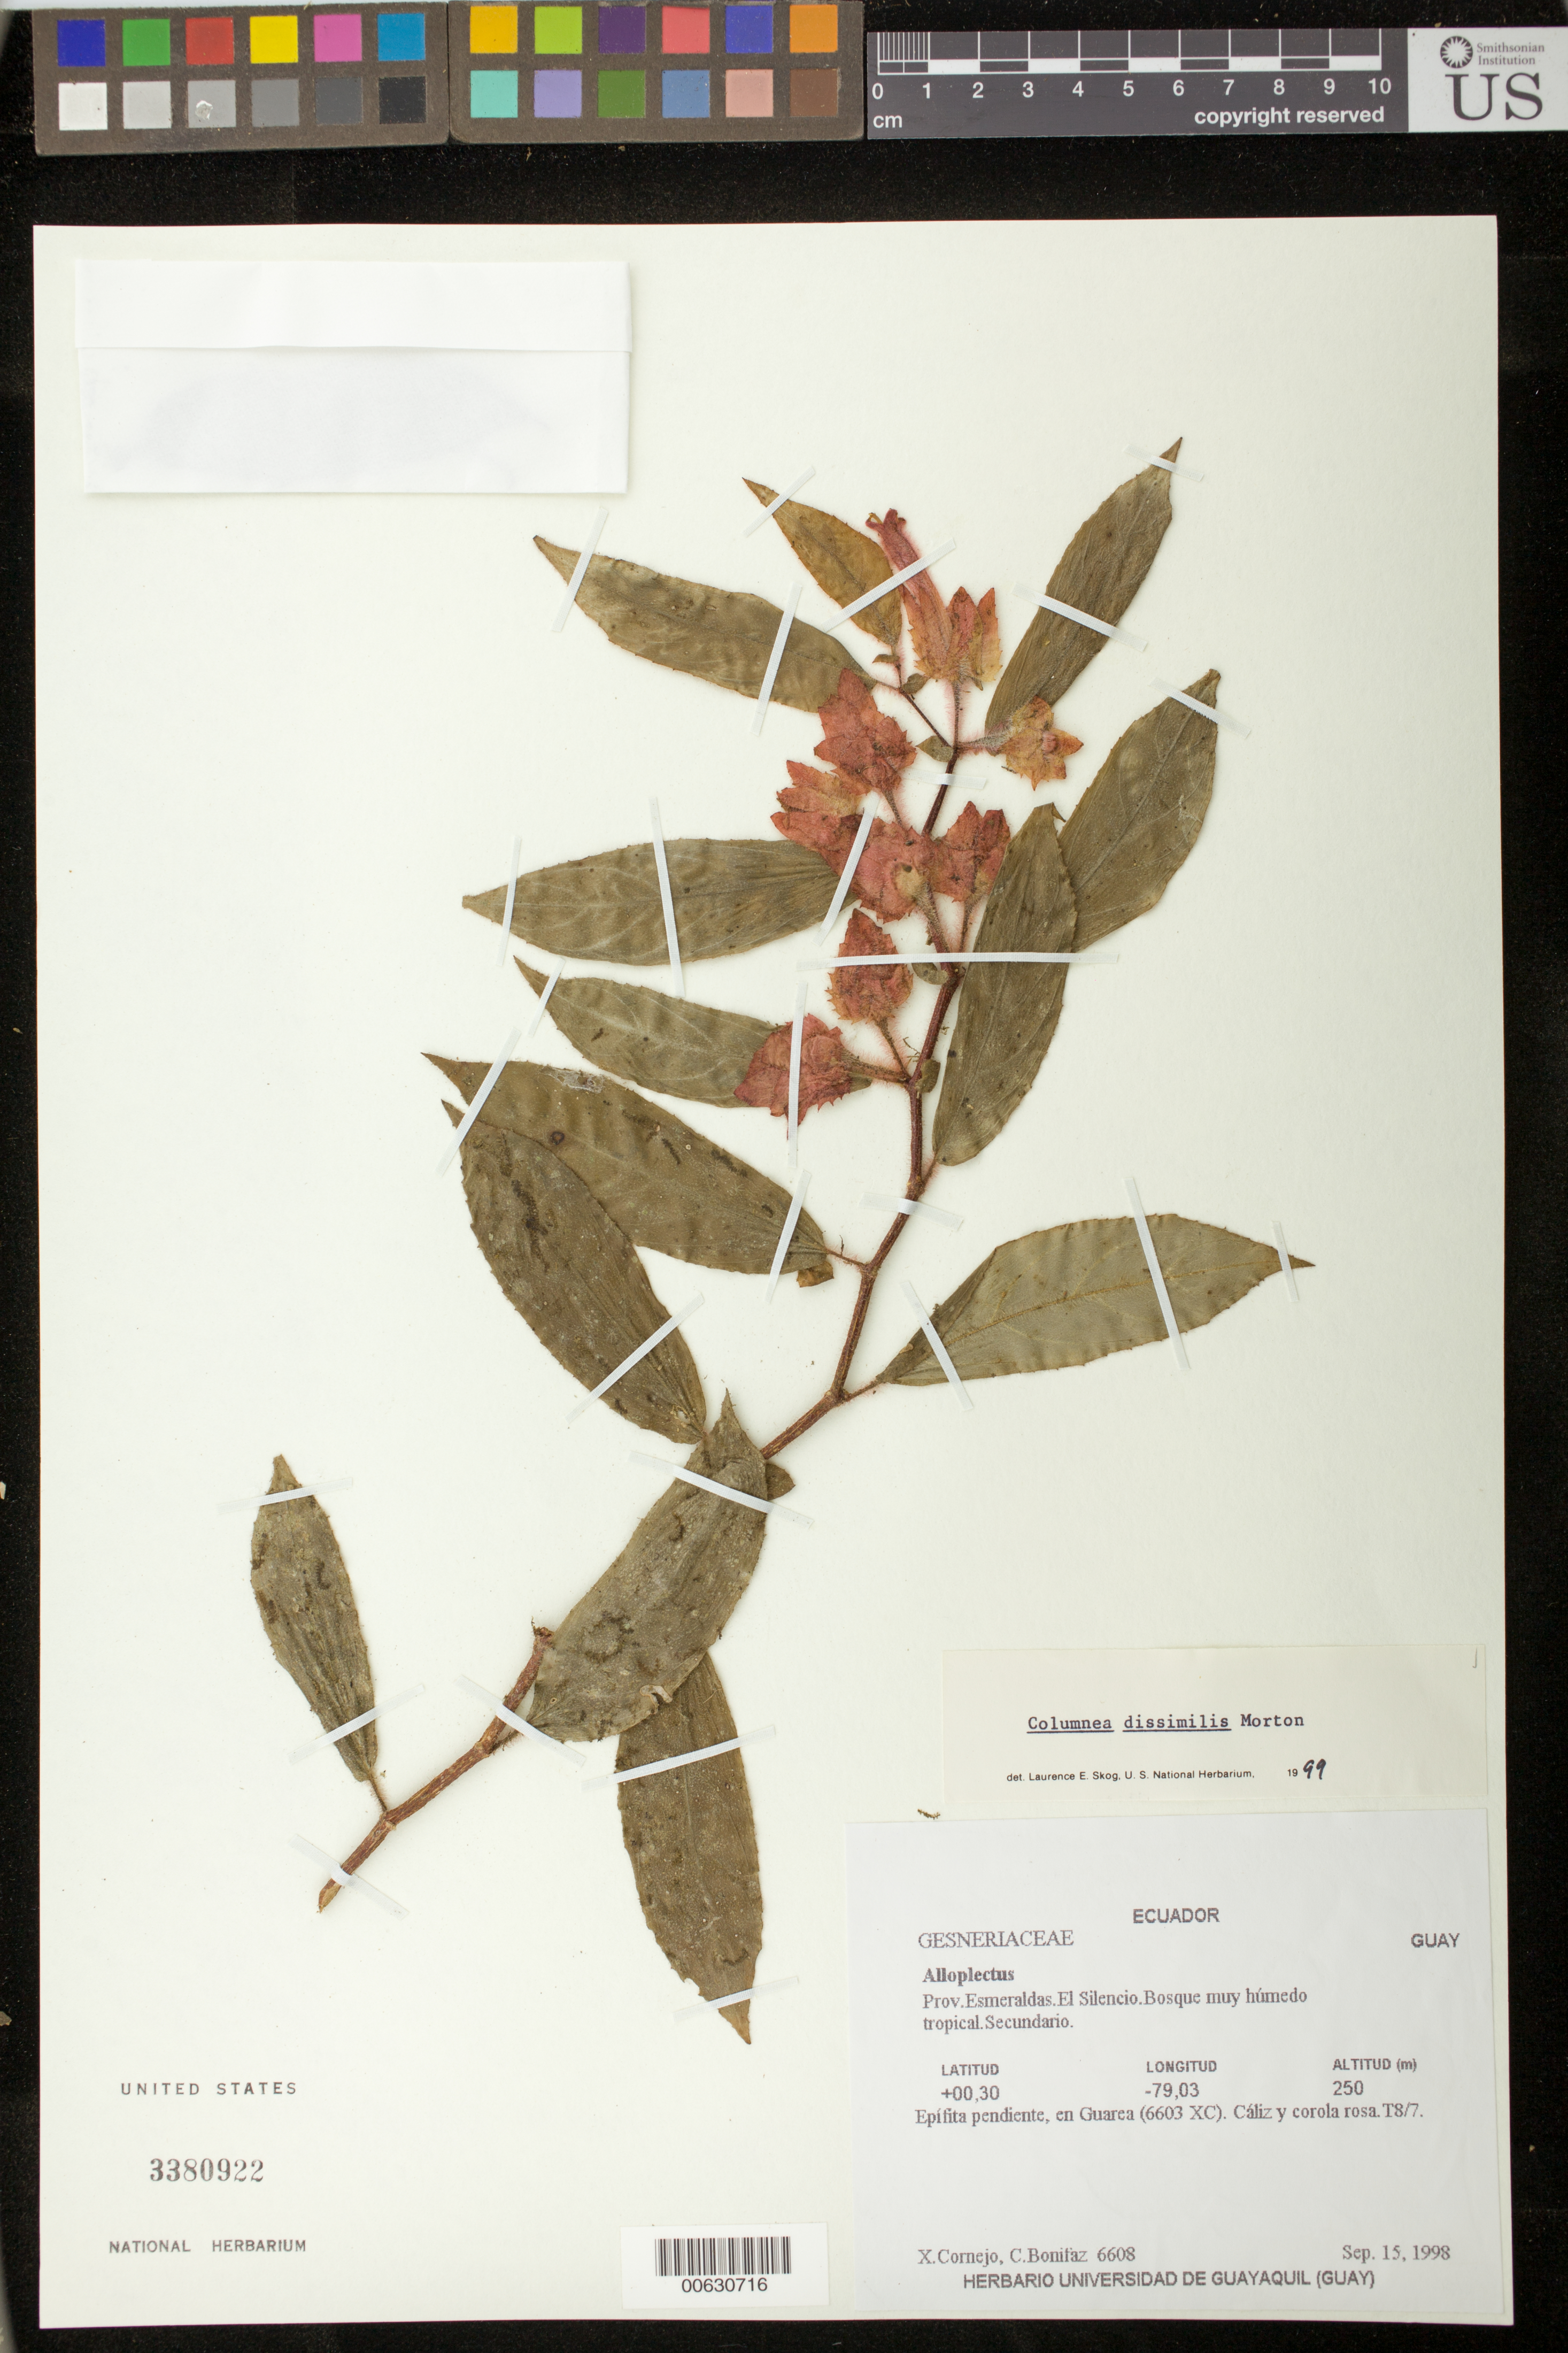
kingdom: Plantae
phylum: Tracheophyta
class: Magnoliopsida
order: Lamiales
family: Gesneriaceae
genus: Columnea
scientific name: Columnea dissimilis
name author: C.V. Morton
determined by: Skog, Laurence E.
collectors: X. F. Cornejo & C. Bonifaz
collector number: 6608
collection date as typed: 15 Sep 1998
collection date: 1998-09-15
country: Ecuador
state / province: Esmeraldas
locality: El Silencio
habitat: Bosque muy húmedo tropical; secundario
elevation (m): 250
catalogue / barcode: US 3380922